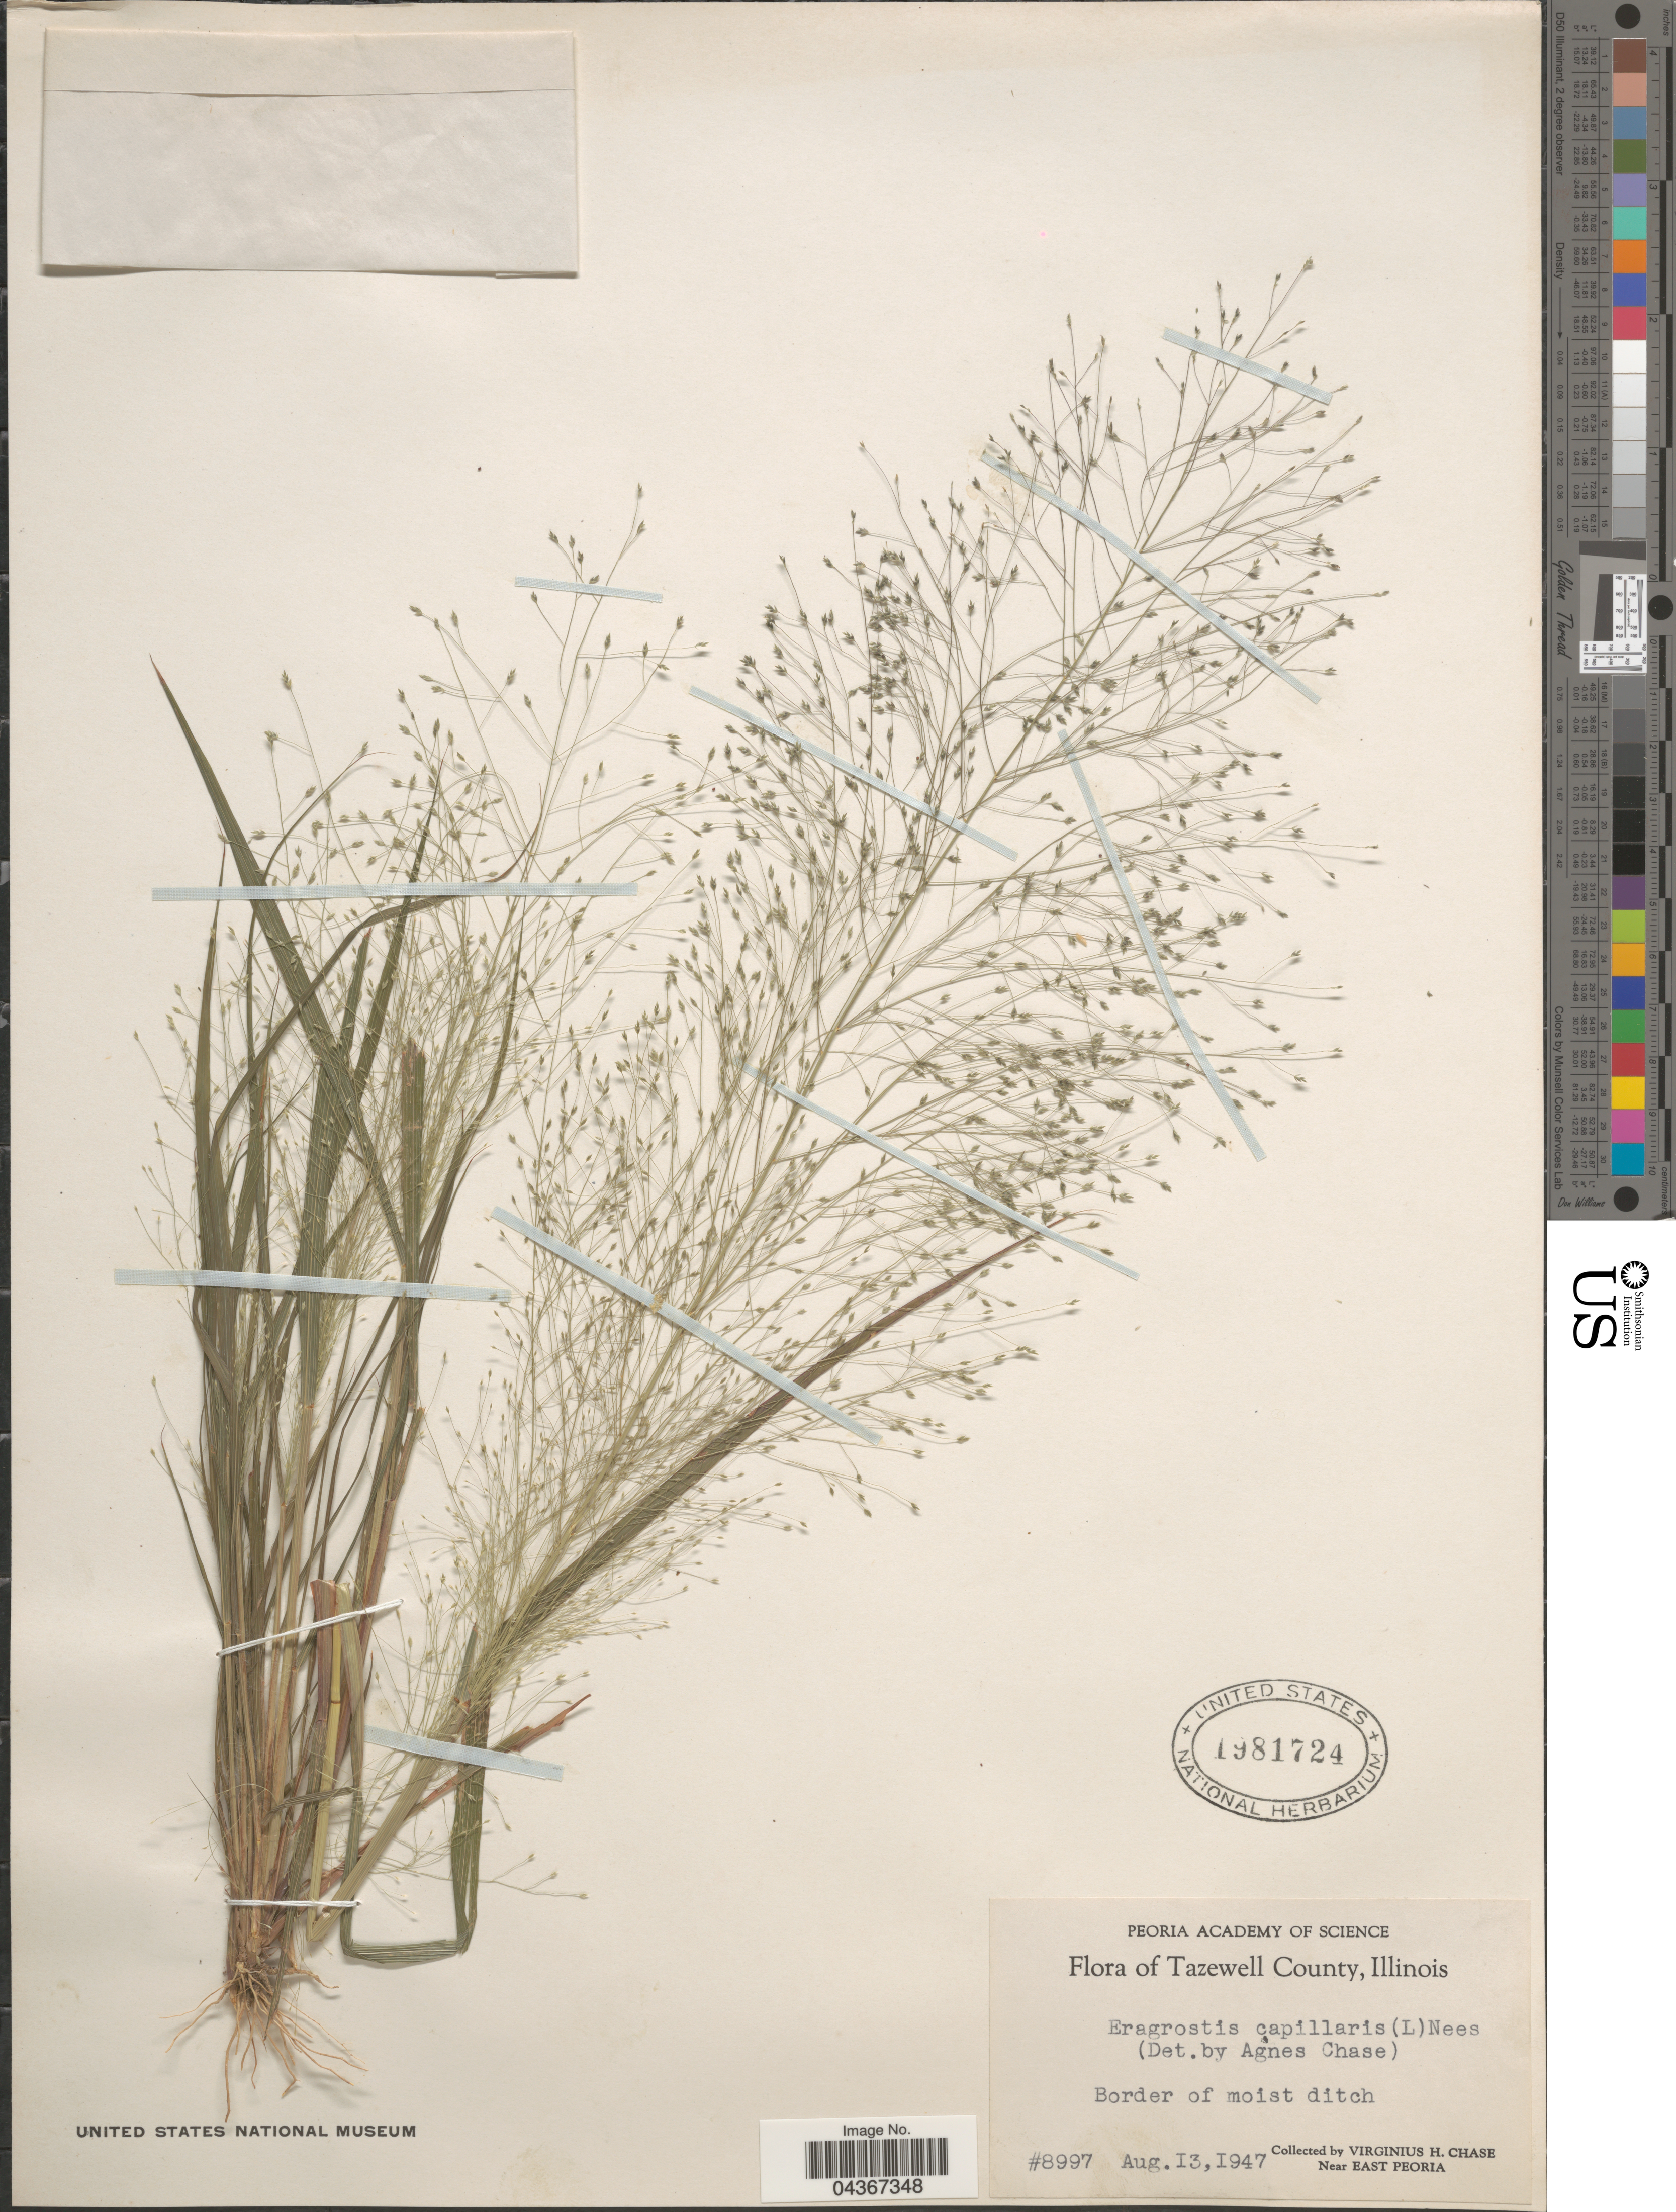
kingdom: Plantae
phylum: Tracheophyta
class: Liliopsida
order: Poales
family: Poaceae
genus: Eragrostis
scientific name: Eragrostis capillaris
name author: (L.) Nees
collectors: V. H. Chase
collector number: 8997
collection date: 1947-08-13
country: United States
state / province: Illinois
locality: Tazewell County. Border of moist ditch. Near East Peoria.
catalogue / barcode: US 1981724